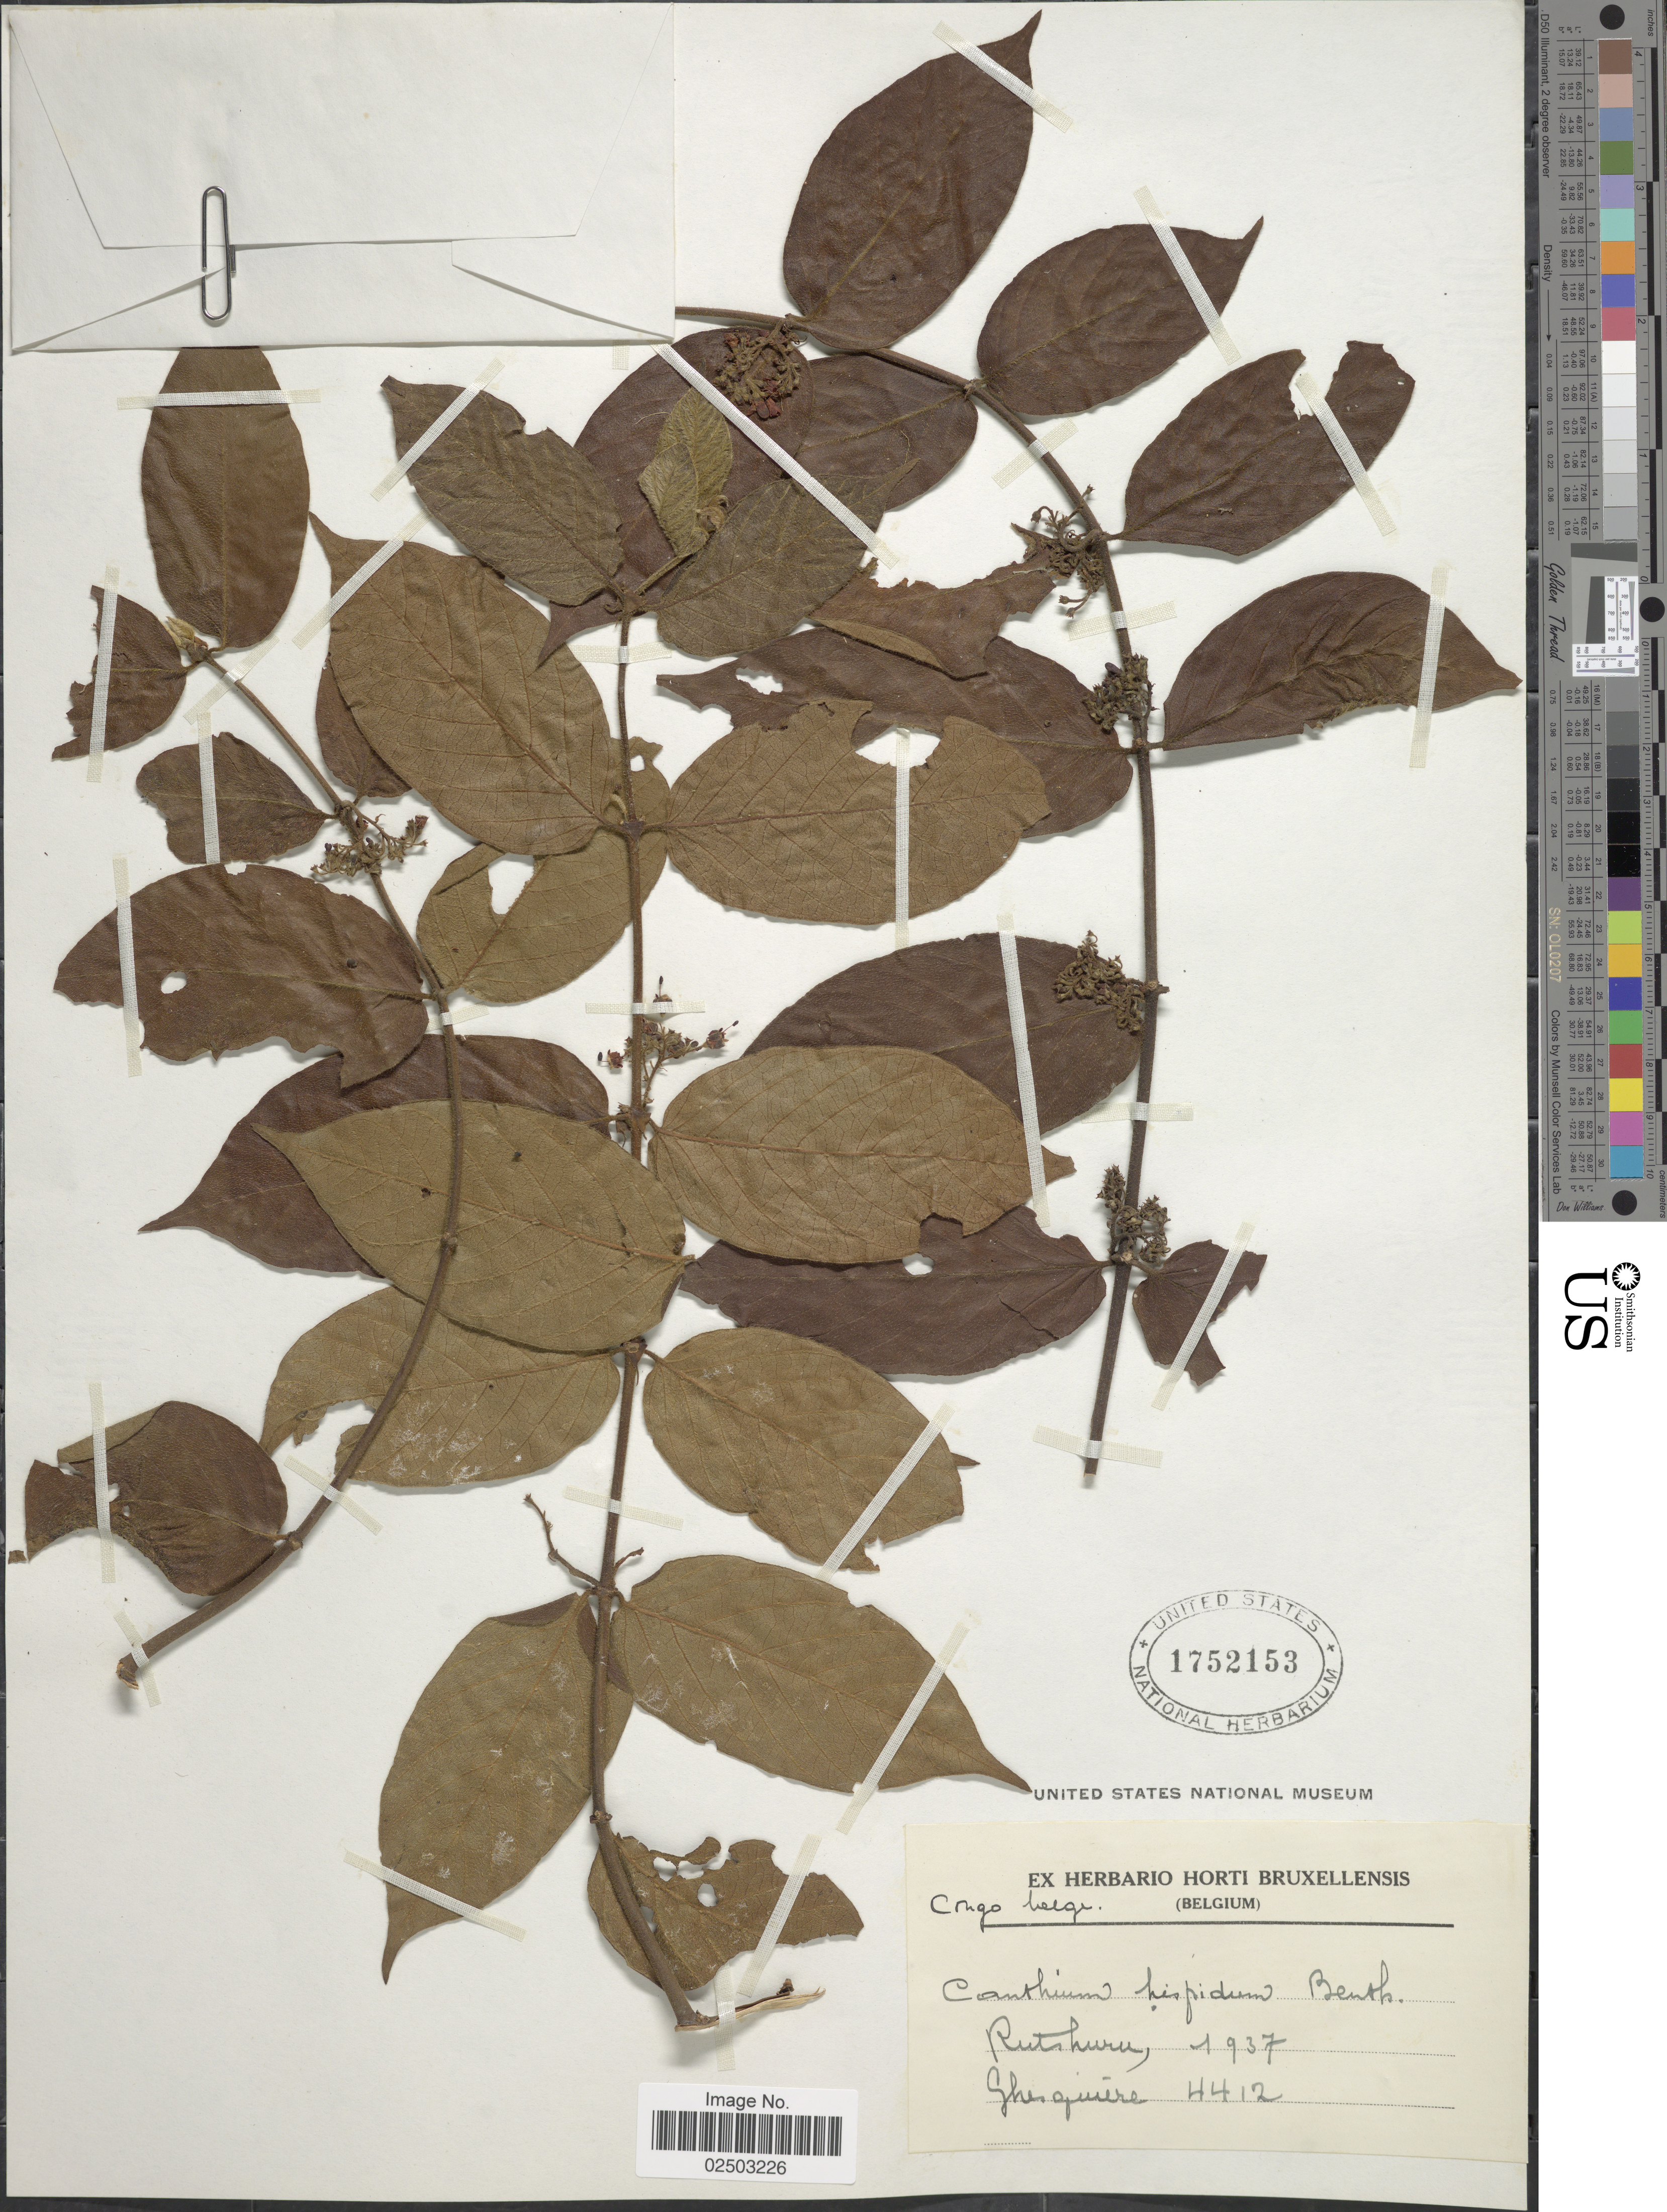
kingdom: Plantae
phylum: Tracheophyta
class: Magnoliopsida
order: Gentianales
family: Rubiaceae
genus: Canthium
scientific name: Canthium hispidum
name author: Benth.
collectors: Ghesquière.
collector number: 4412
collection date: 1937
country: Congo, Democratic Republic of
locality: Rutshuru, Congo Belge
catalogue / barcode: US 1752153